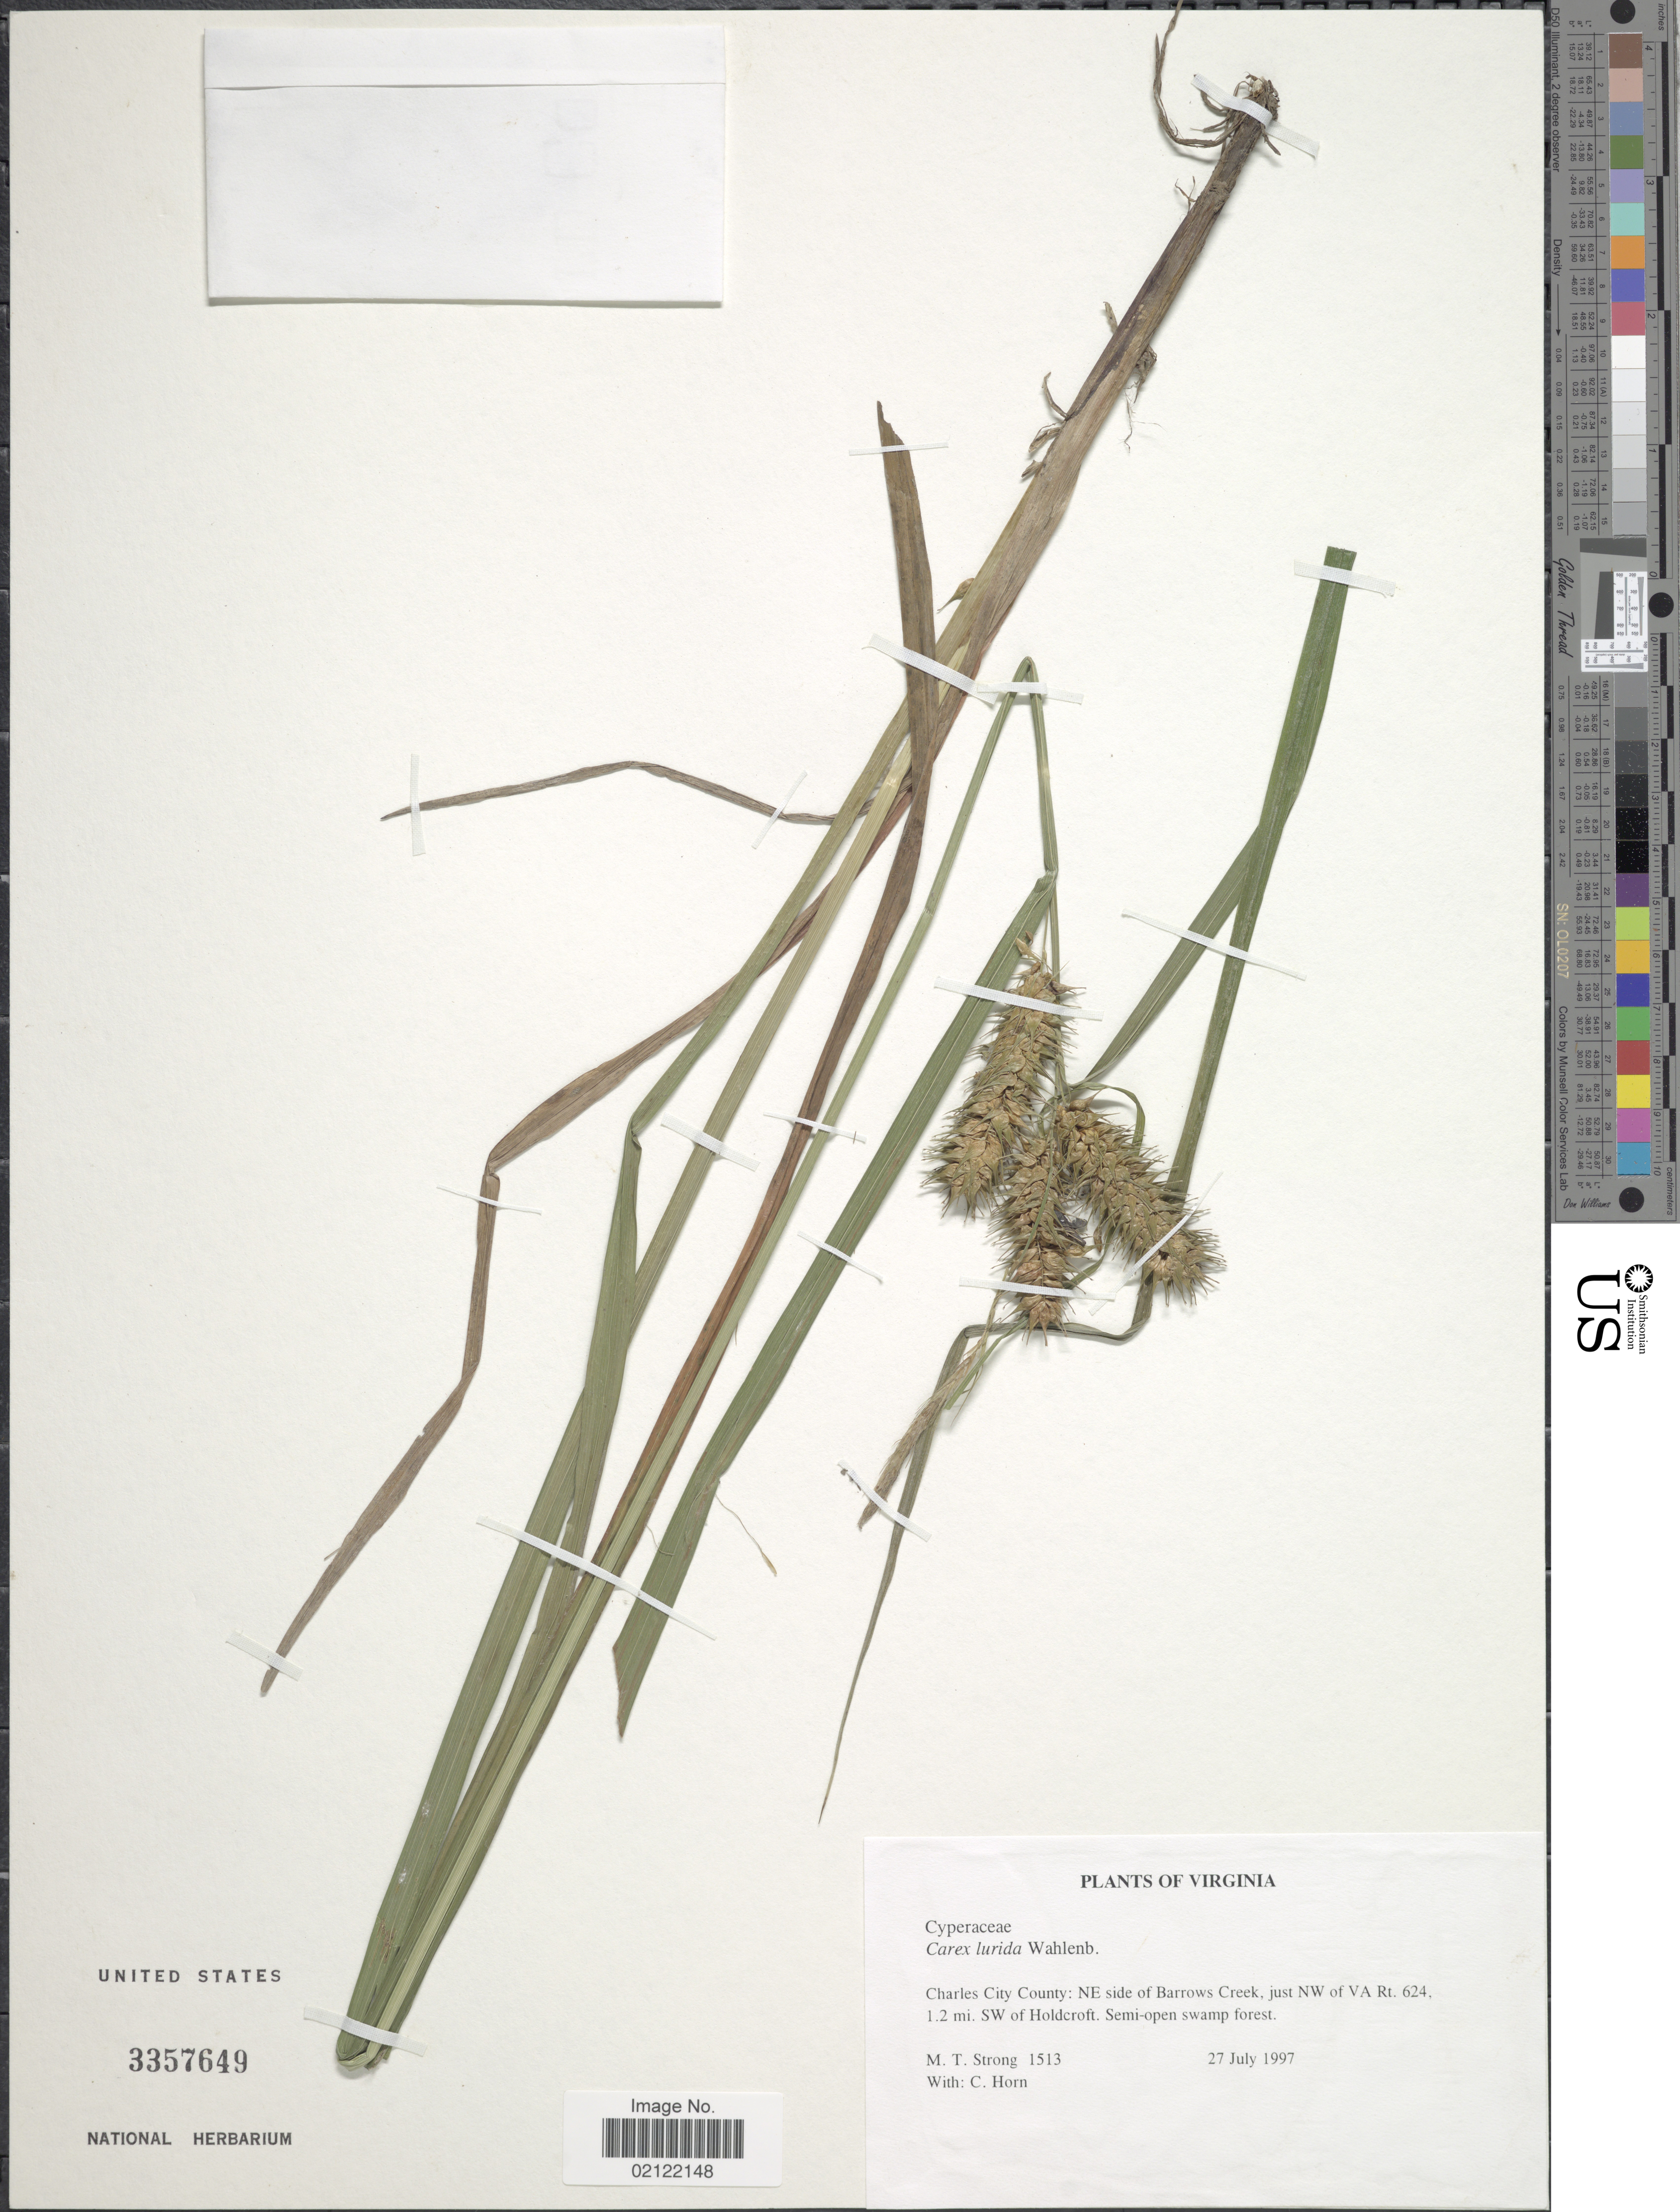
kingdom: Plantae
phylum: Tracheophyta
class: Liliopsida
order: Poales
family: Cyperaceae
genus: Carex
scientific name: Carex lurida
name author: Wahlenb.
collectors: M. T. Strong & C. Horn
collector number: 1513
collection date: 1997-07-27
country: United States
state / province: Virginia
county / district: Charles City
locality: Charles City County: NE side of Barrows Creek, just NW of VA Rt. 624, 1.2 mi. SW of Holdcroft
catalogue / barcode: US 3357649